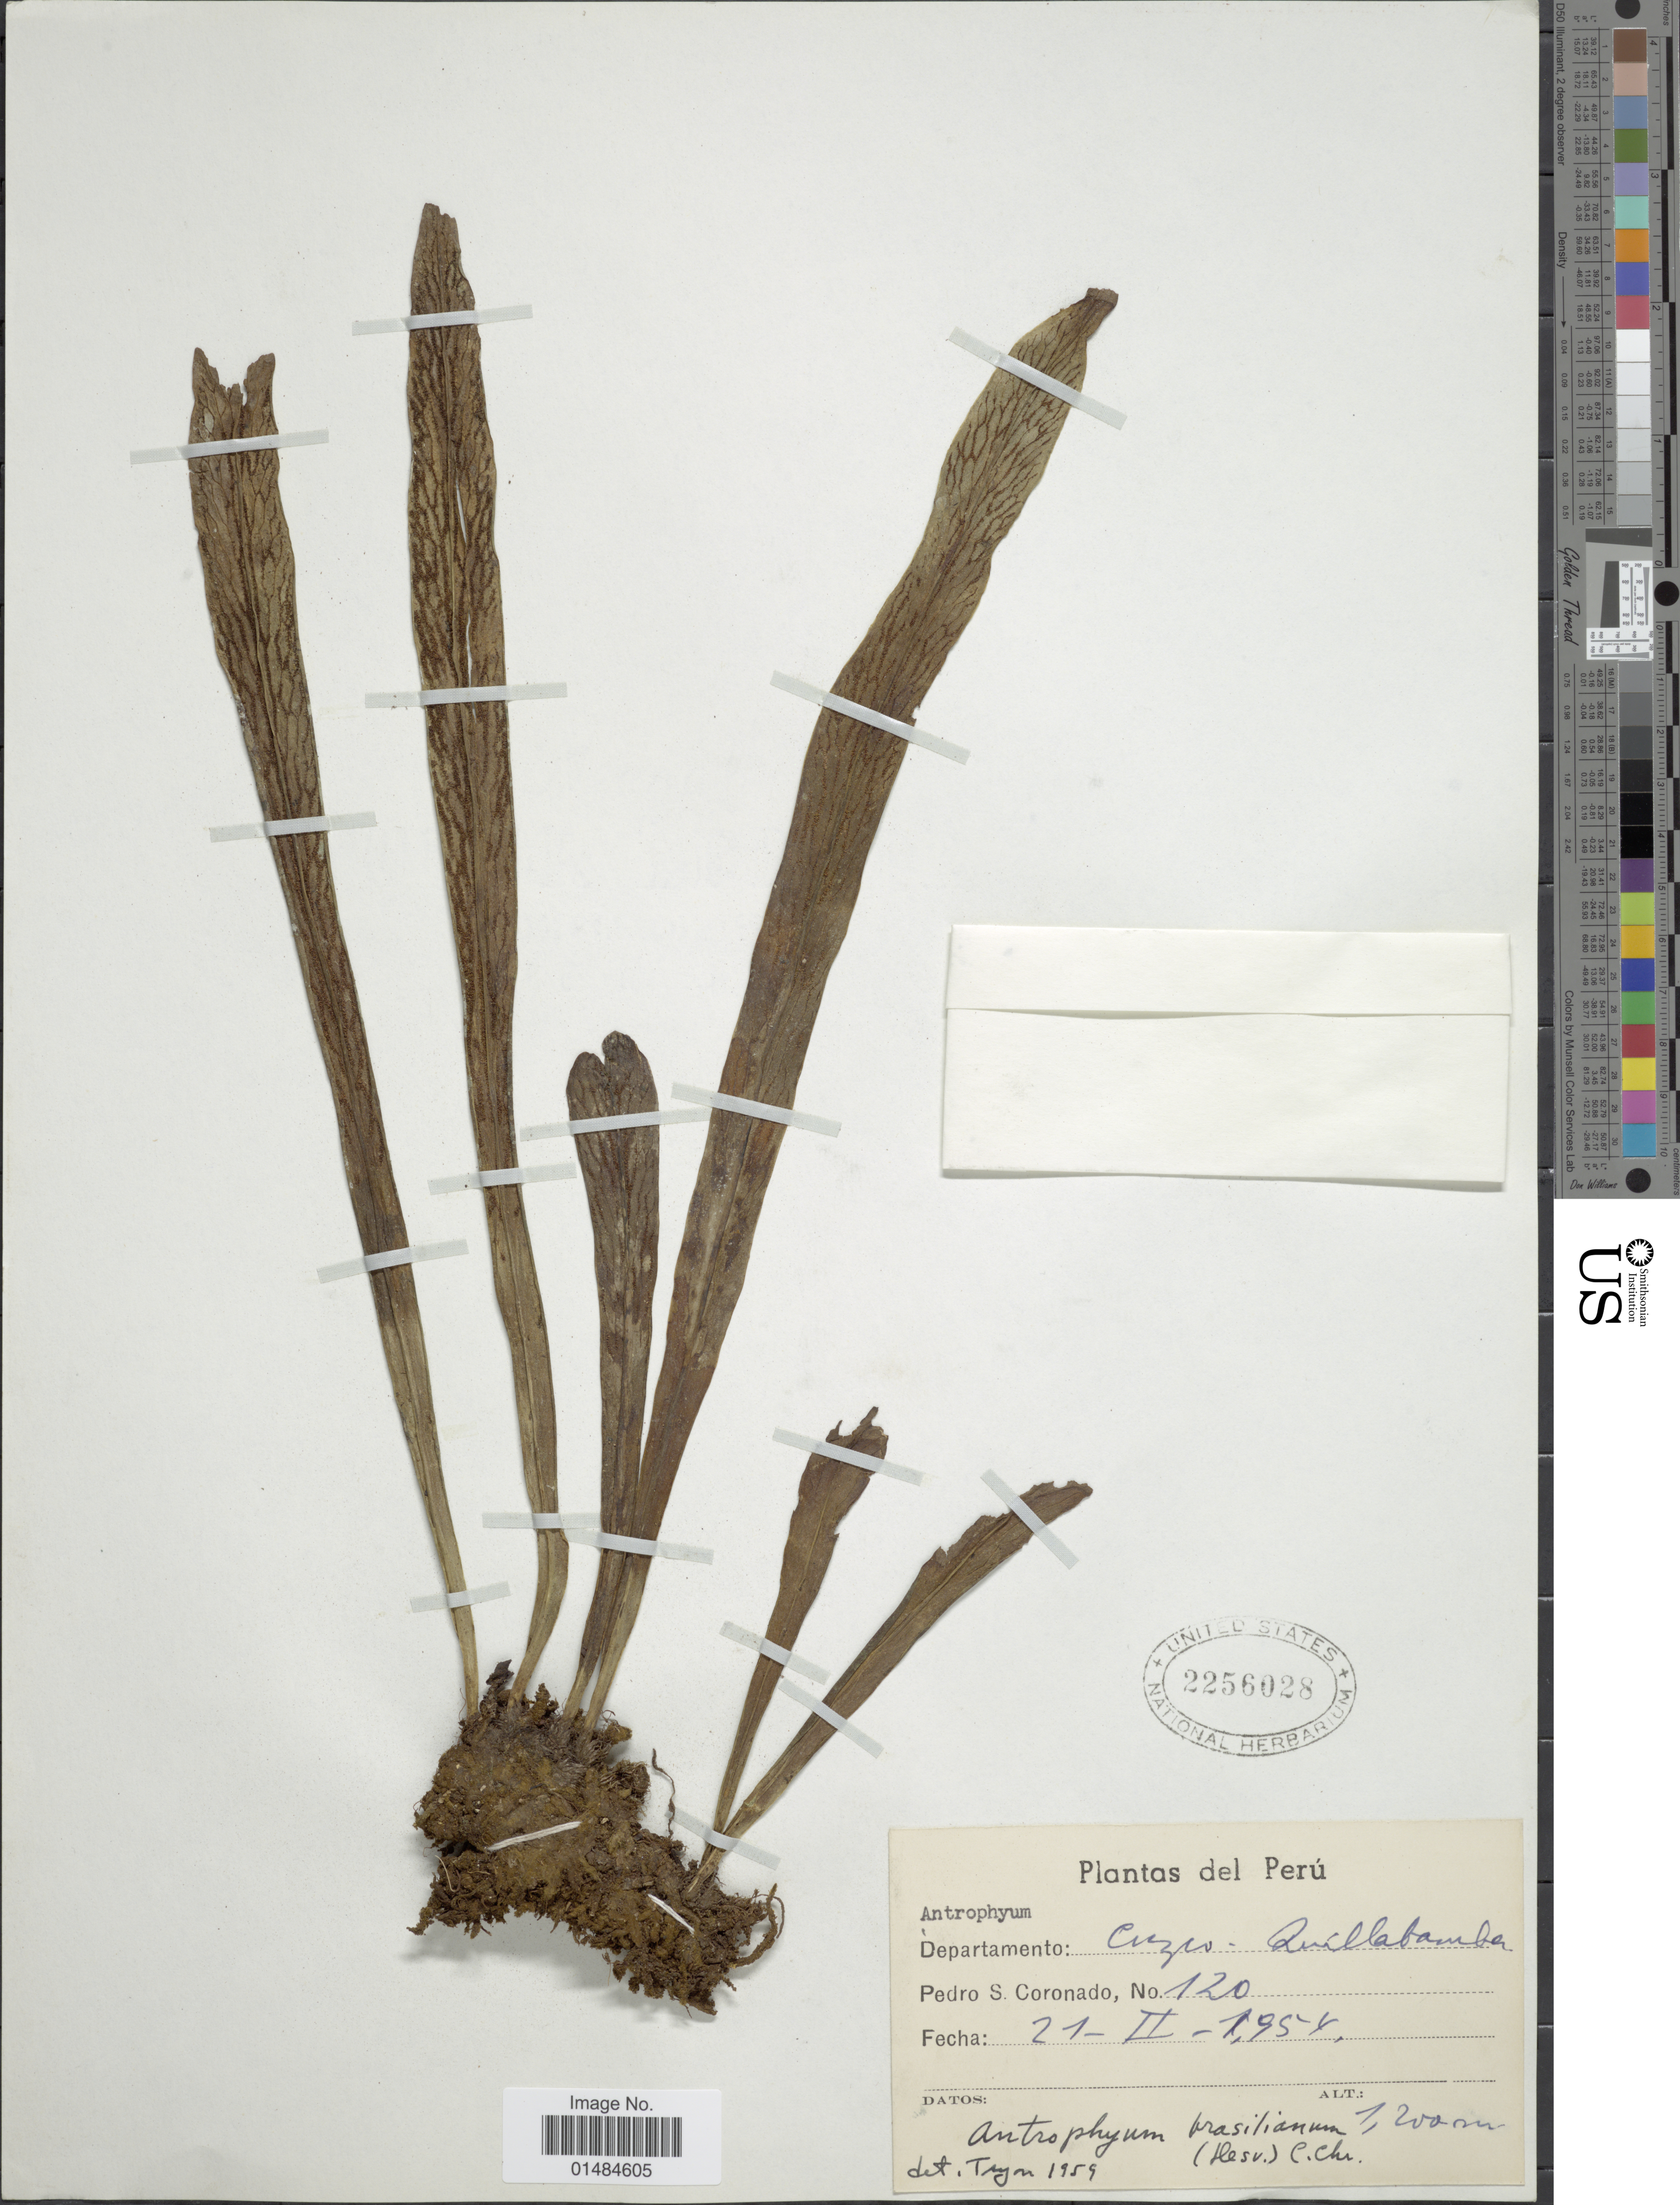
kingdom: Plantae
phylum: Tracheophyta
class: Polypodiopsida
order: Polypodiales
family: Pteridaceae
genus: Polytaenium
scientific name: Polytaenium brasilianum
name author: Benedict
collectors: P. Coronado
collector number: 120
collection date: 1954-02-21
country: Peru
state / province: Cusco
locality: Quillabamba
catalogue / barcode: US 2256028